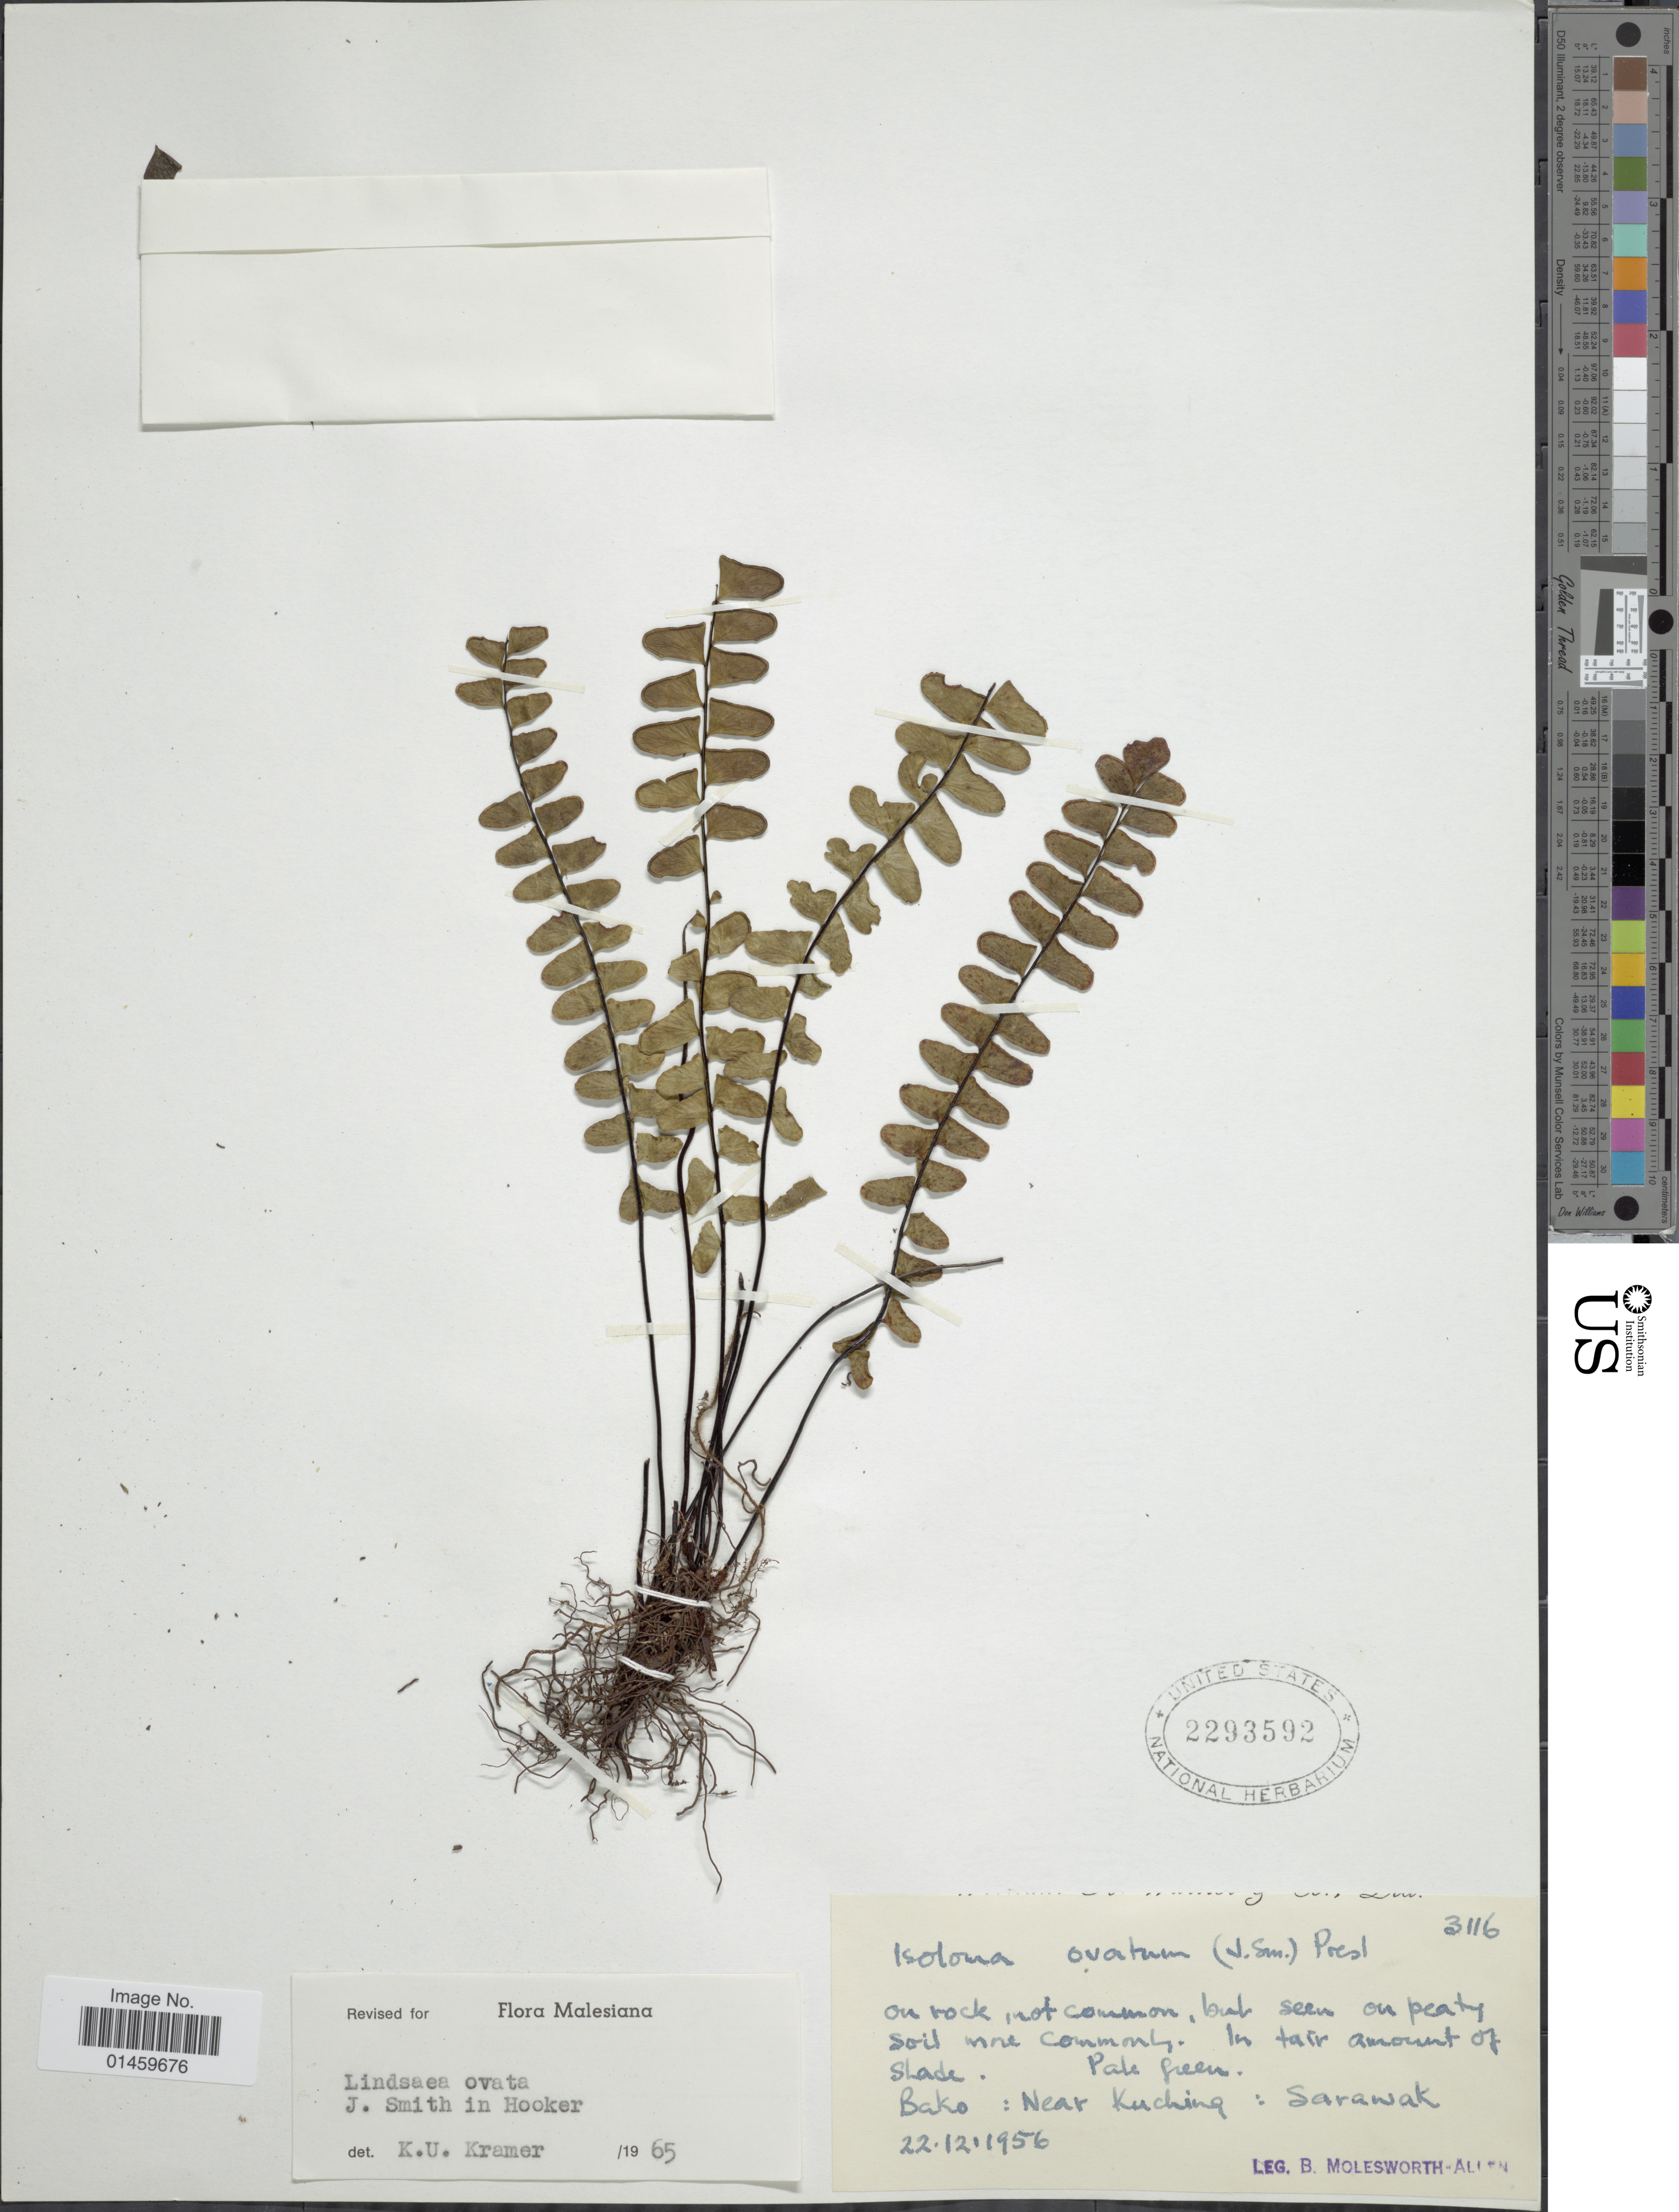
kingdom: Plantae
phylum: Tracheophyta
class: Polypodiopsida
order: Polypodiales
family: Lindsaeaceae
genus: Lindsaea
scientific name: Lindsaea ovata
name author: J. Sm.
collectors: B. E. G. Molesworth-Allen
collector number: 3116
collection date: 1956-12-22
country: Malaysia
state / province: Sarawak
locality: Bako: Near Kuching.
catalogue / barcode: US 2293592